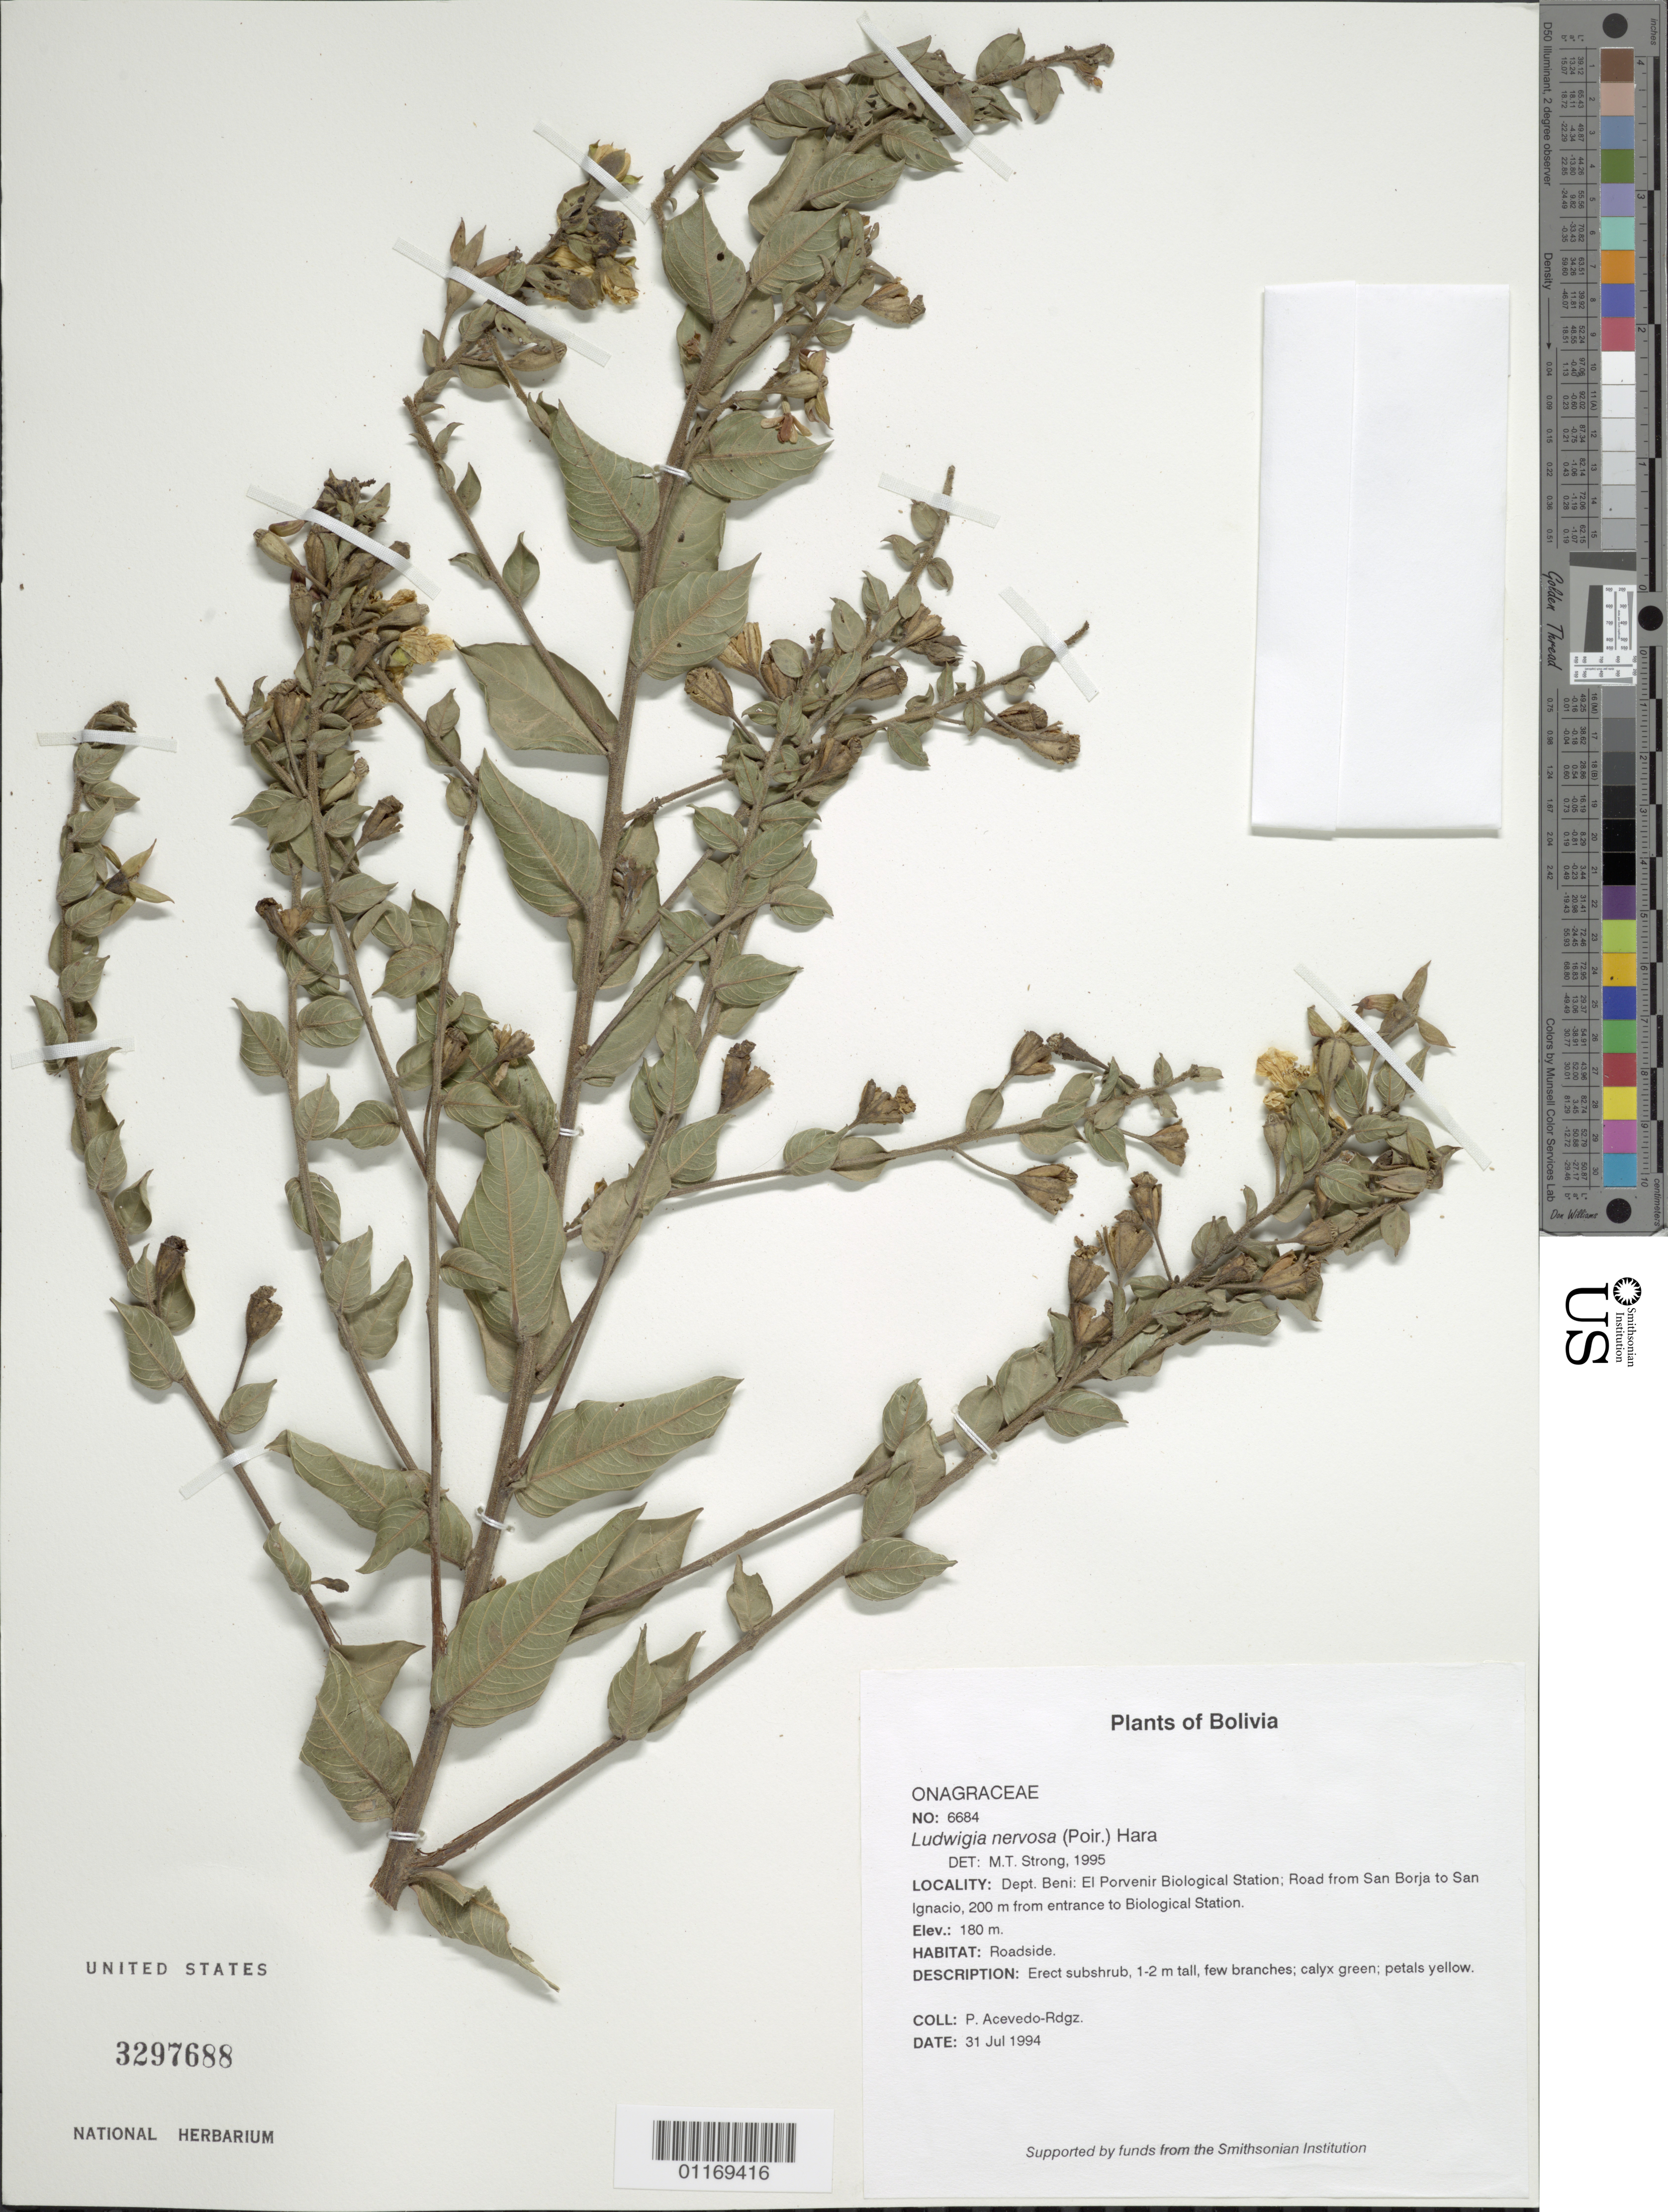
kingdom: Plantae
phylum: Tracheophyta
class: Magnoliopsida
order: Myrtales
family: Onagraceae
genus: Ludwigia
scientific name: Ludwigia nervosa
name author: (Poir.) H. Hara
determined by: Strong, M. T., (US), Smithsonian Institution - National Museum of Natural History (UNITED STATES)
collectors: P. Acevedo-Rodr.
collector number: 6684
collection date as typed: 31 Jul 1994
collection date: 1994-07-31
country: Bolivia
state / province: Beni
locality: Depart. Beni, El Porvenir Biological Station. Road from San Borja to San Ignacio; 200 m from entrance to Biological Station.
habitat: Roadside.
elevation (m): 180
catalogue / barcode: US 3297688